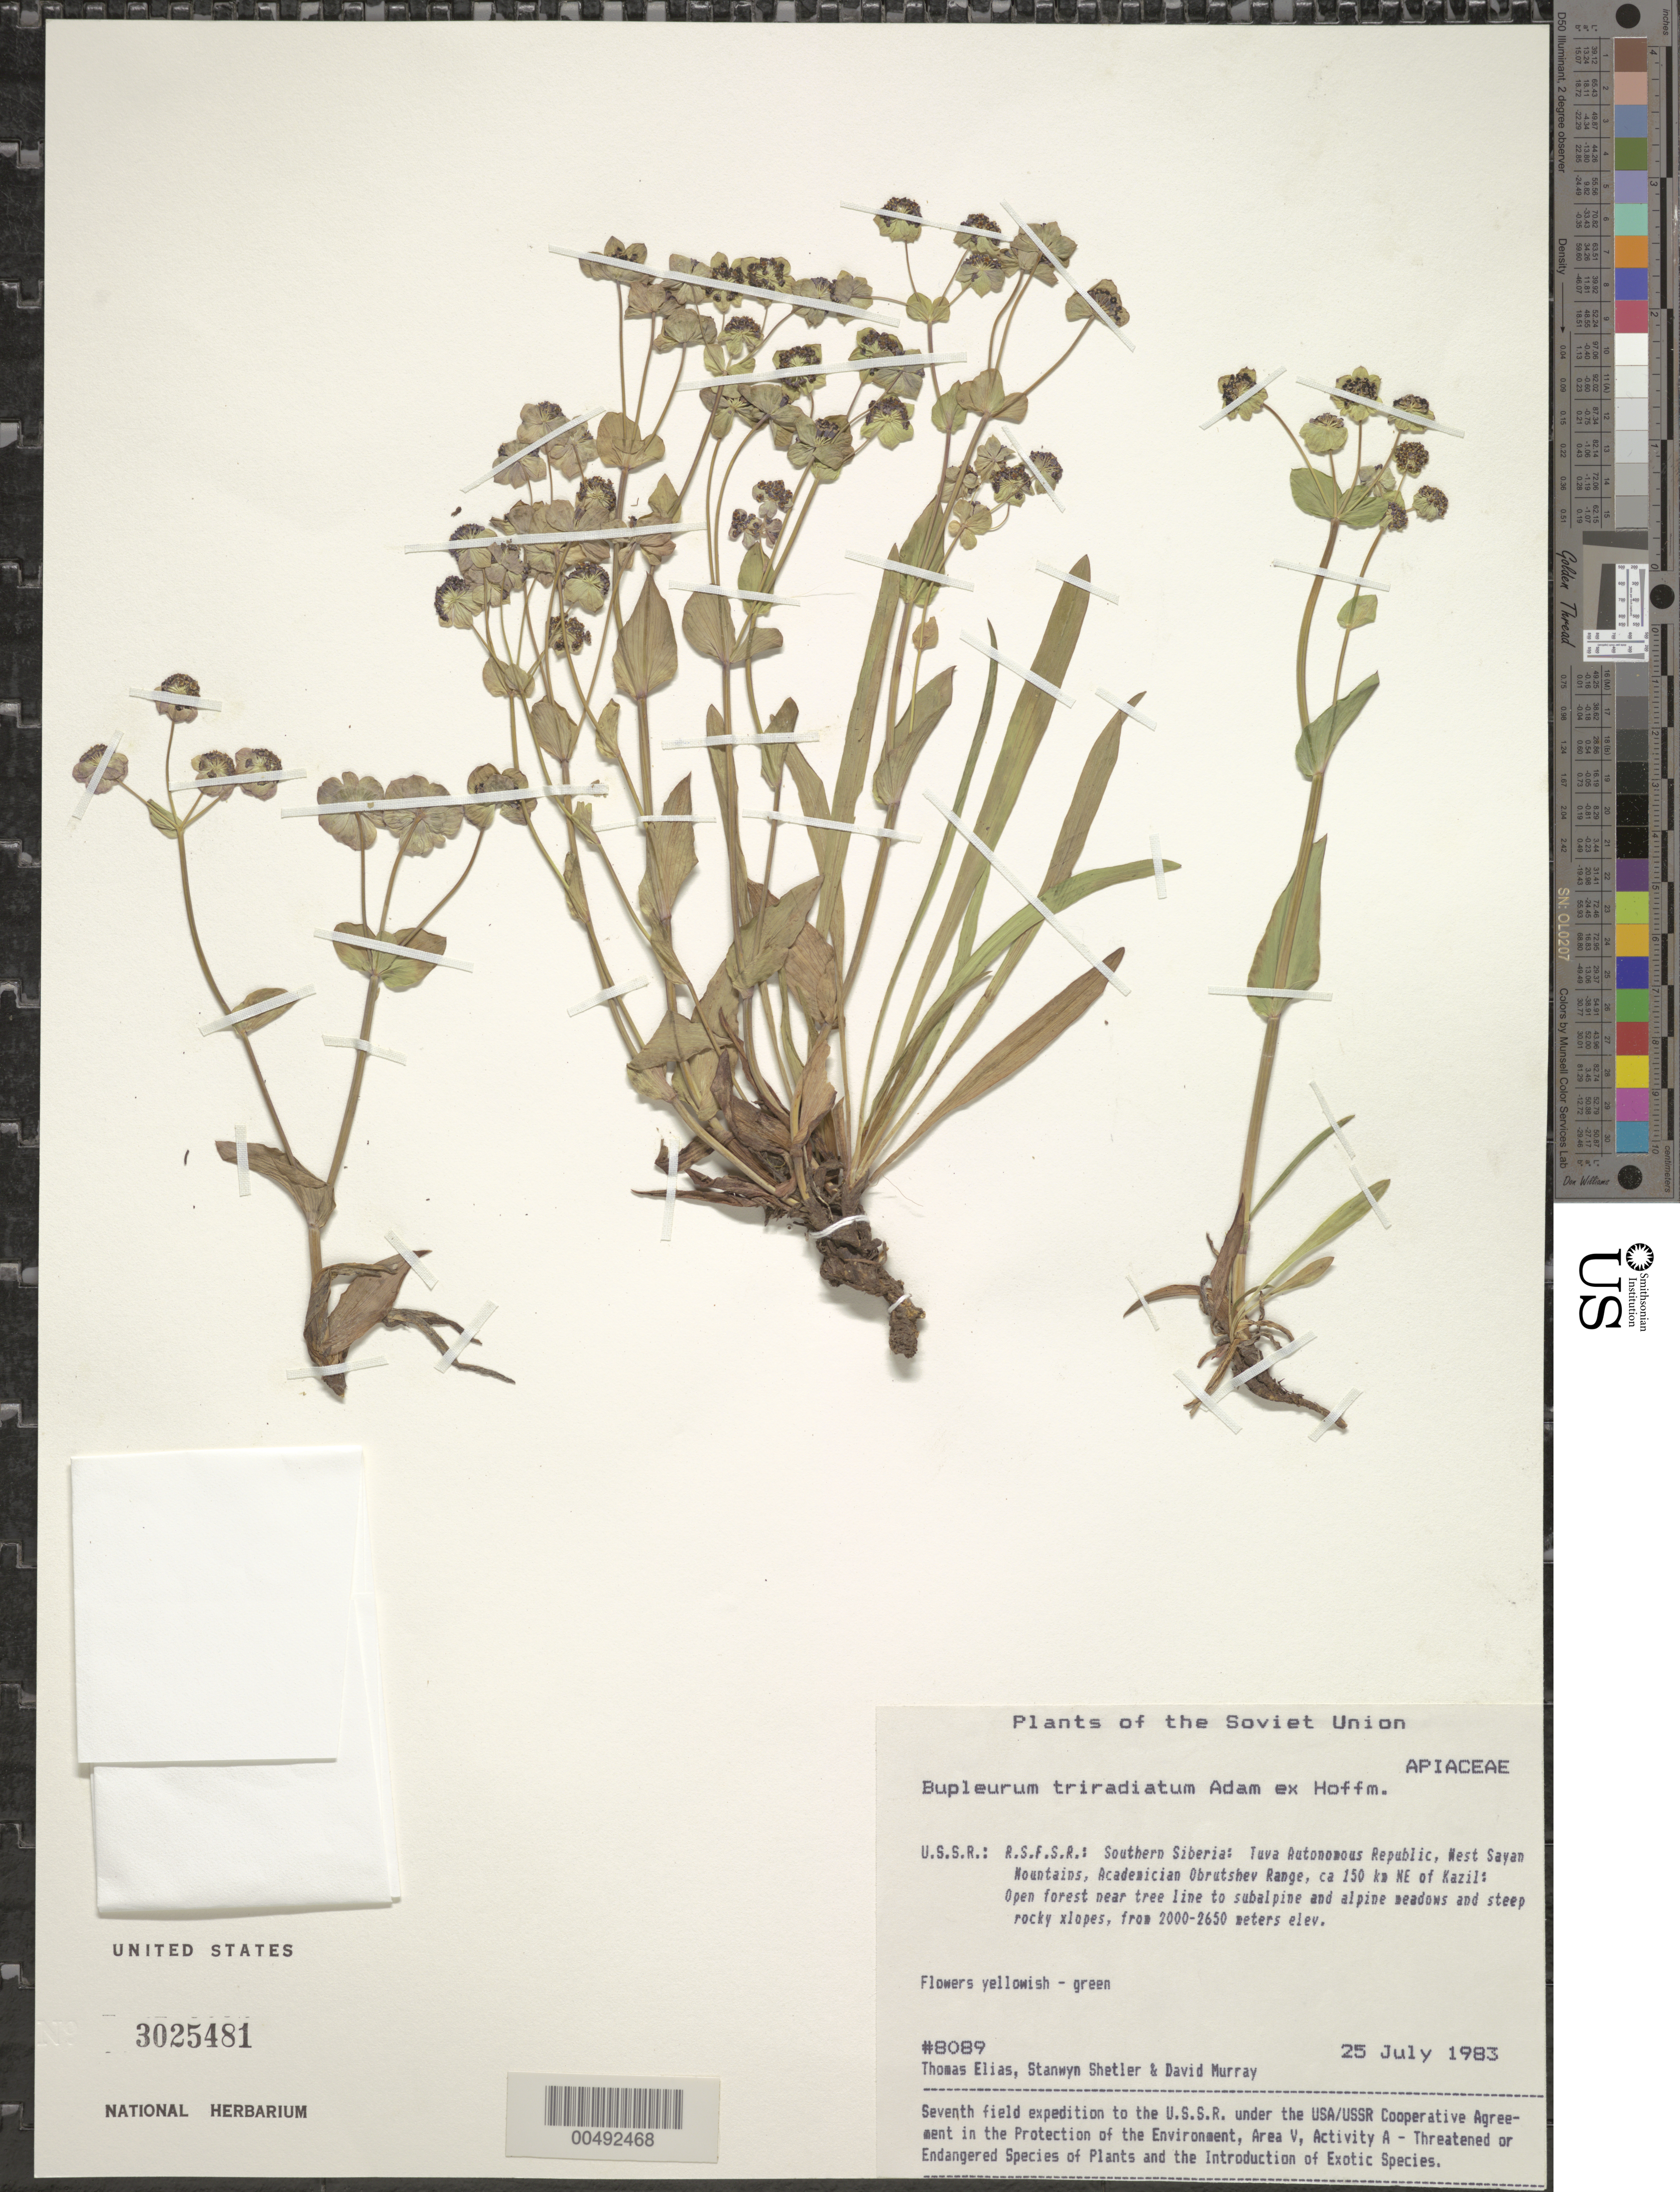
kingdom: Plantae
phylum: Tracheophyta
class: Magnoliopsida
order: Apiales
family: Apiaceae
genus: Bupleurum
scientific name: Bupleurum triradiatum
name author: Hoffm. ex Adams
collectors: T. Elias, S. Shetler & D. F. Murray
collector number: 8089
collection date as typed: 25 Jul 1983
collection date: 1983-07-25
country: Russian Federation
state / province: Tuva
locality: West Sayan Mountains, Academician Obrutshev Range, ca. 150 km NE of Kazil [Kyzyl]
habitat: open forest near tree line to subalpine and alpine meadows and steep rocky slopes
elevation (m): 2000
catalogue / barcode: US 3025481